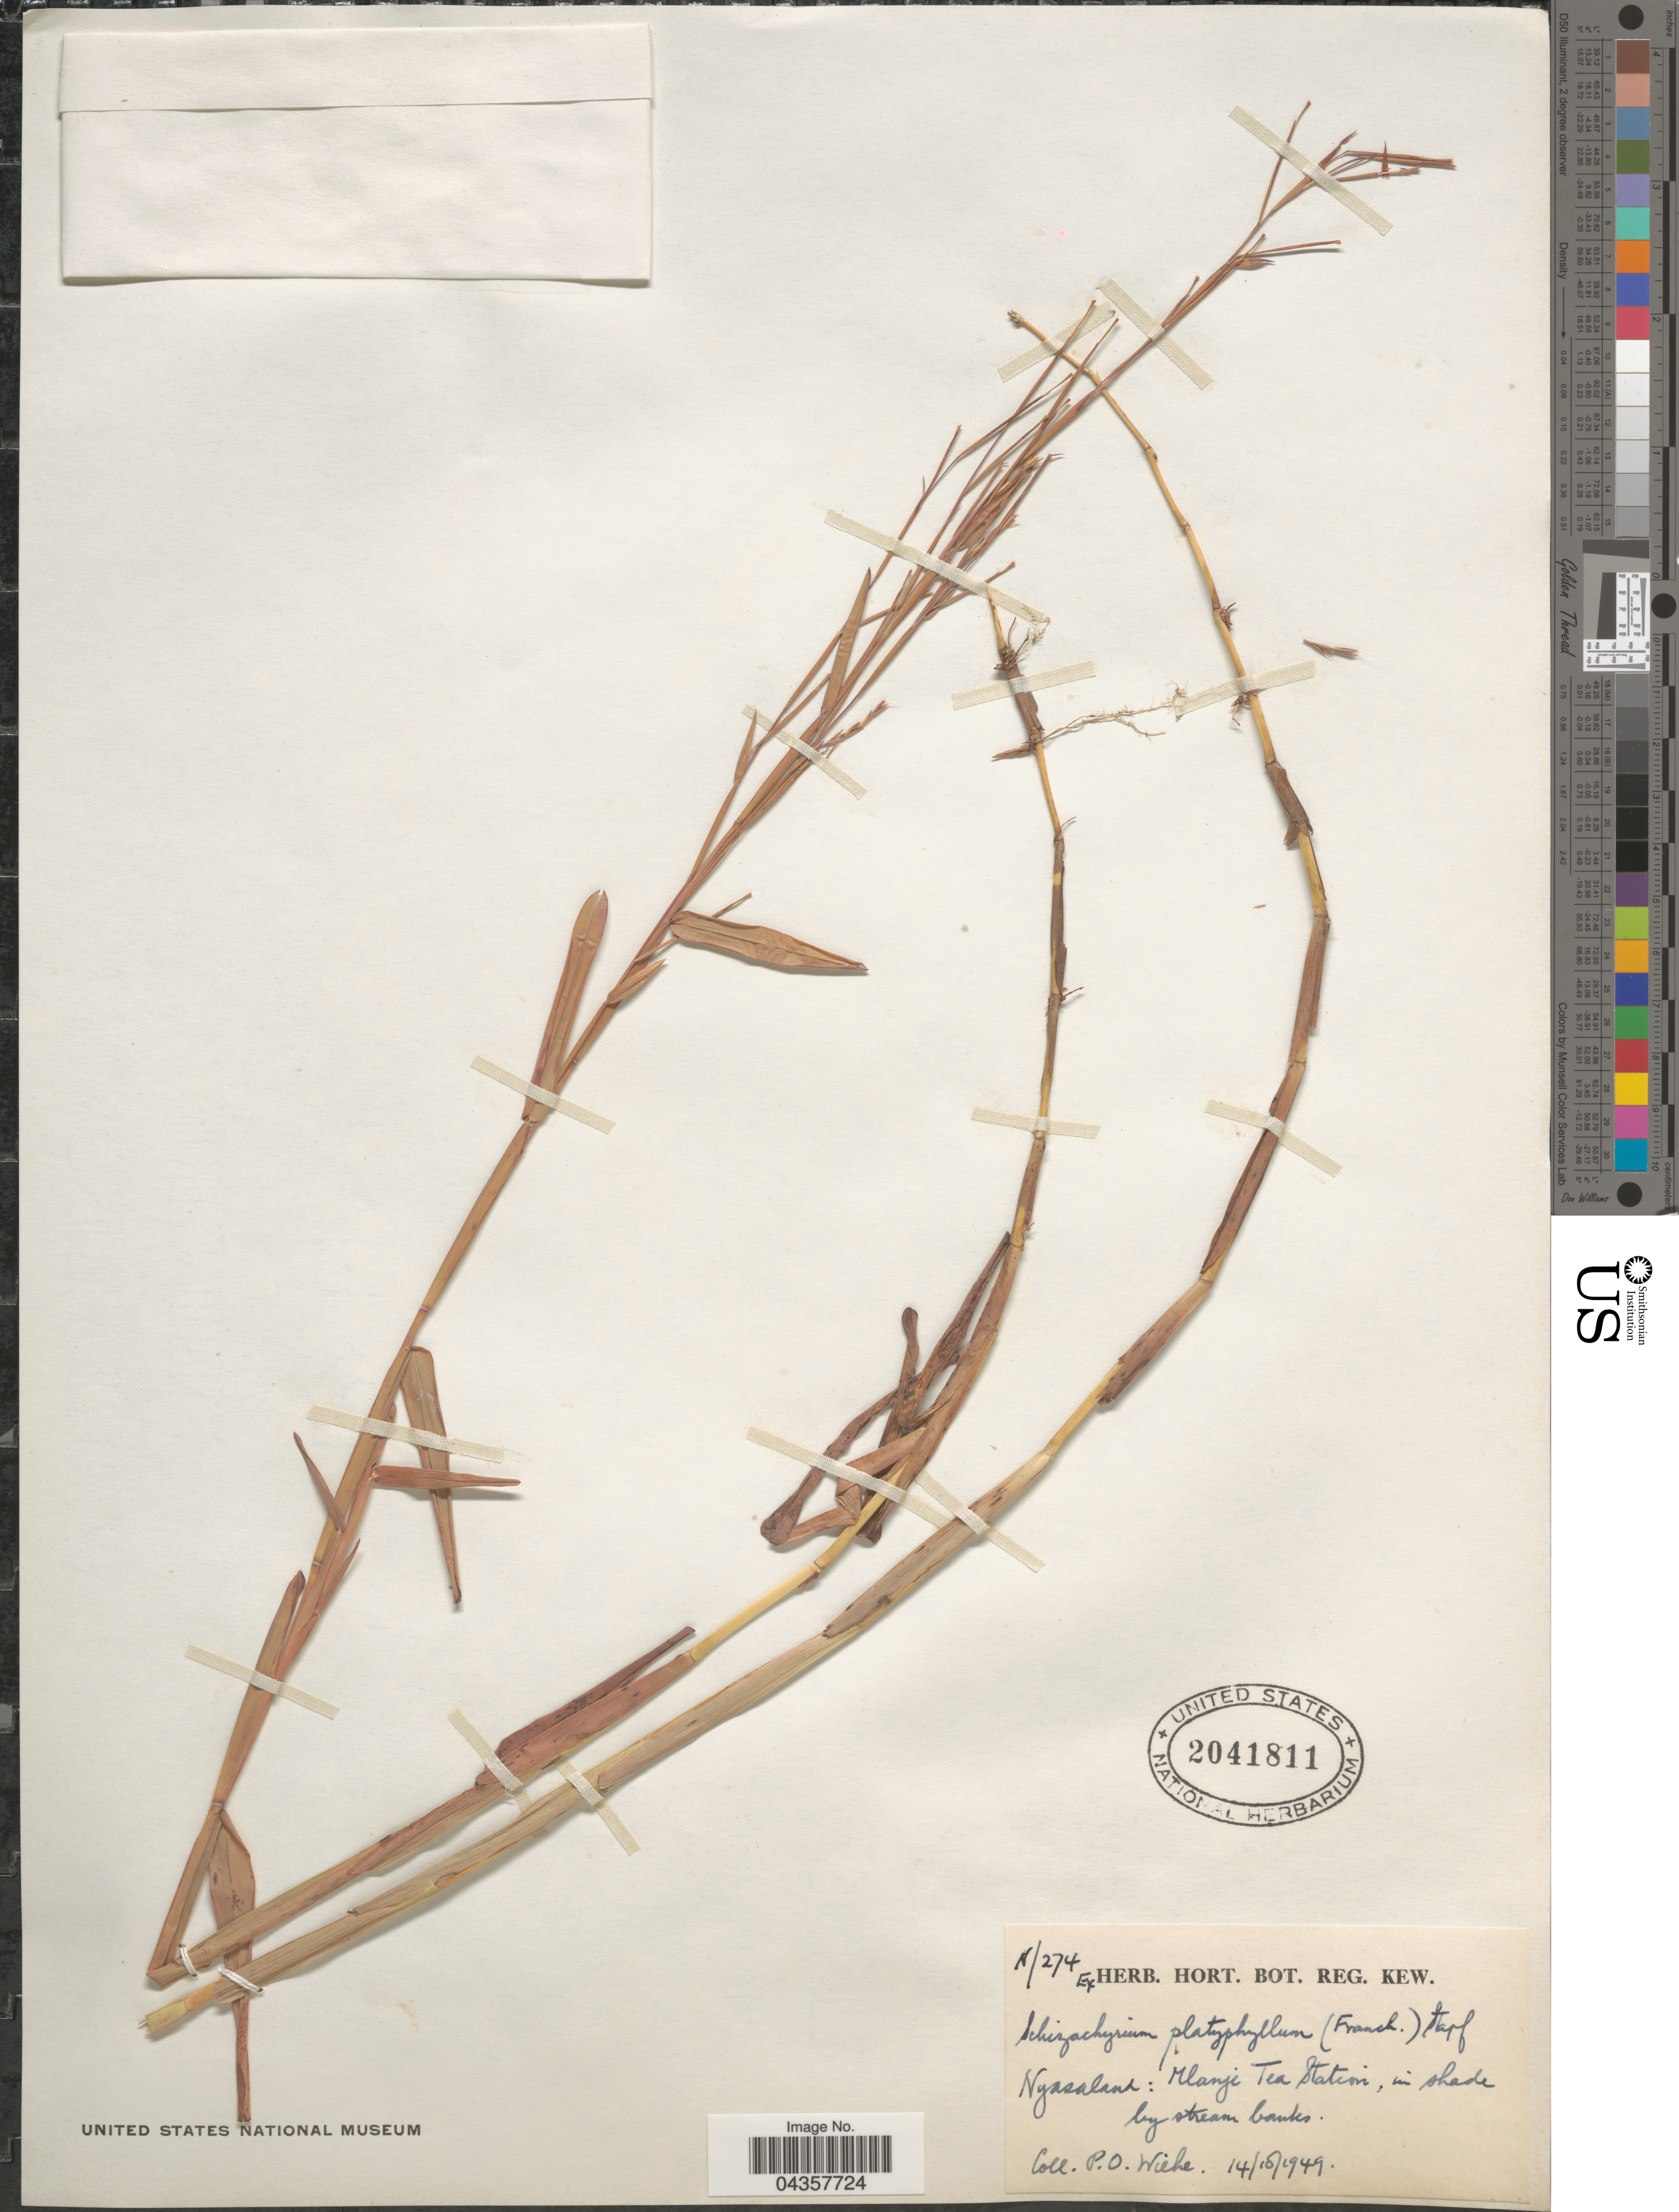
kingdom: Plantae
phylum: Tracheophyta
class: Liliopsida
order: Poales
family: Poaceae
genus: Schizachyrium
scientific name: Schizachyrium platyphyllum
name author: (Franch.) Stapf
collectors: P. Wiehe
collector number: N/274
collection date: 1949-10-14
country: Malawi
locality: Nyasaland: Mlanje Tea Station, in shade by stream banks.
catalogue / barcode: US 2041811